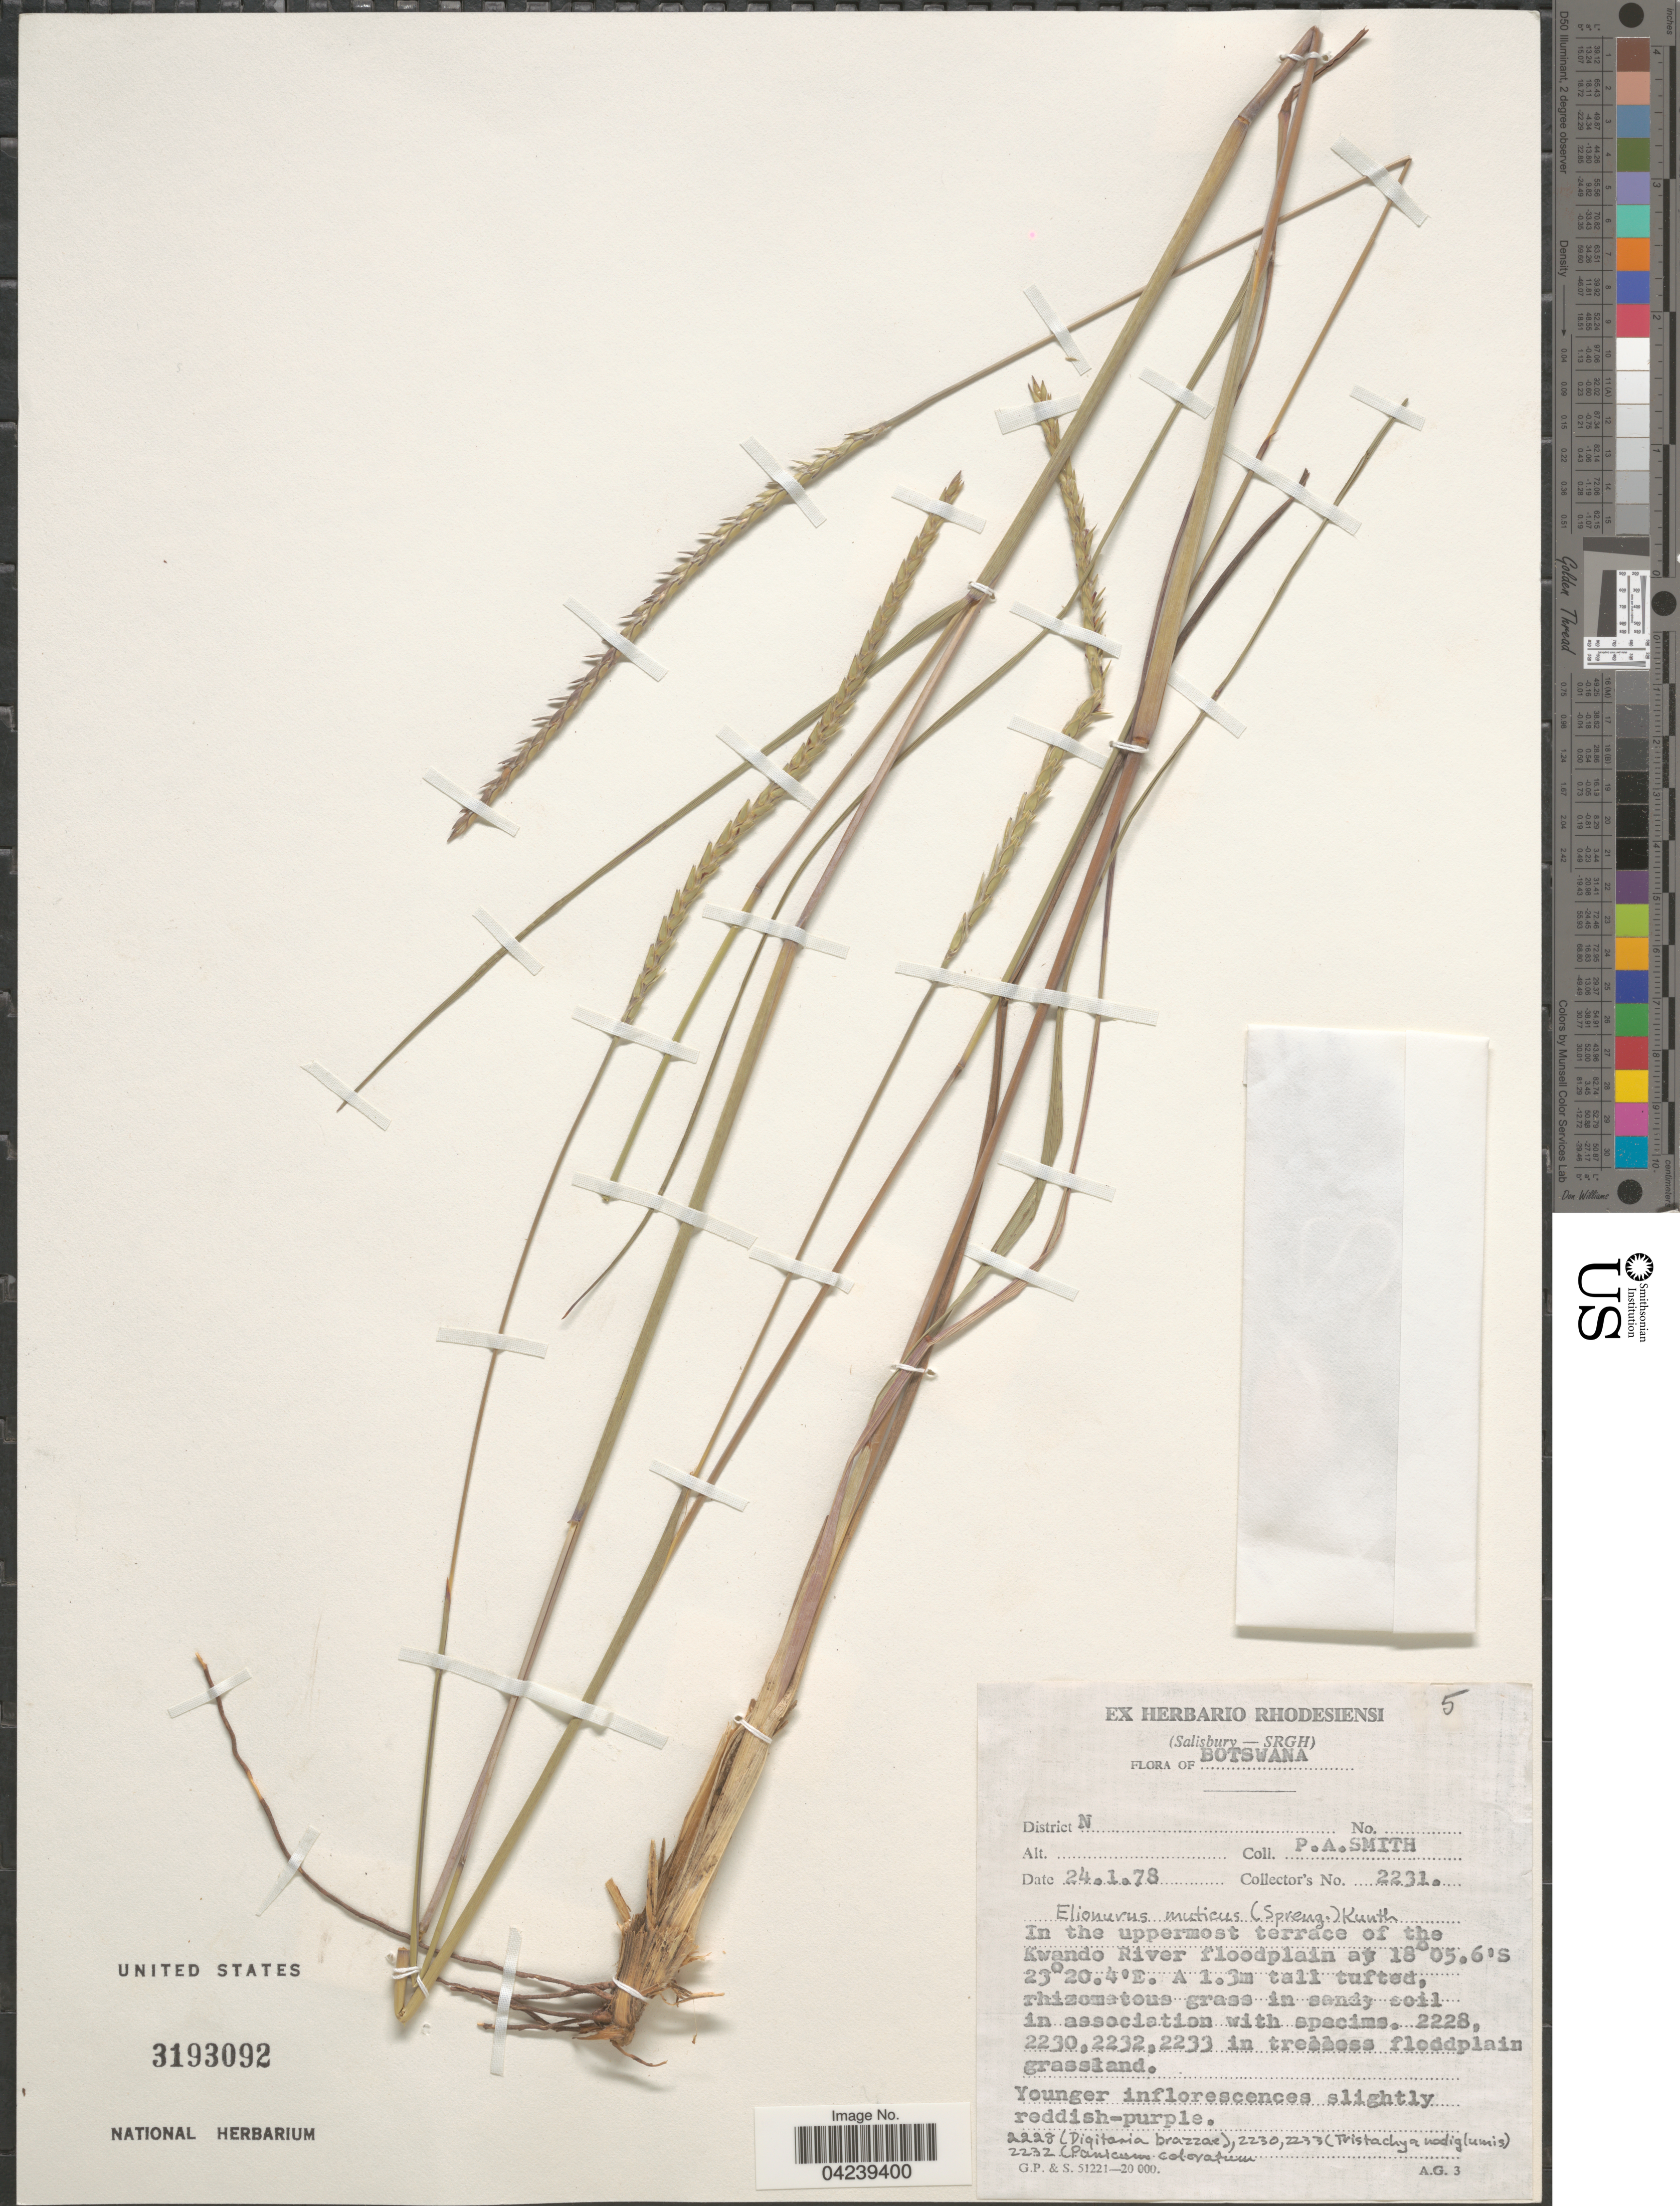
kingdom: Plantae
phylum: Tracheophyta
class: Liliopsida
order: Poales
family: Poaceae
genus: Elionurus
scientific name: Elionurus muticus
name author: (Spreng.) Kuntze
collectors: P. Smith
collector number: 2231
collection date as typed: Transcribed d/m/y: 24/1/78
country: Botswana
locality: District N. In the uppermost terrace of the Kwando River floodplain.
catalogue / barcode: US 3193092